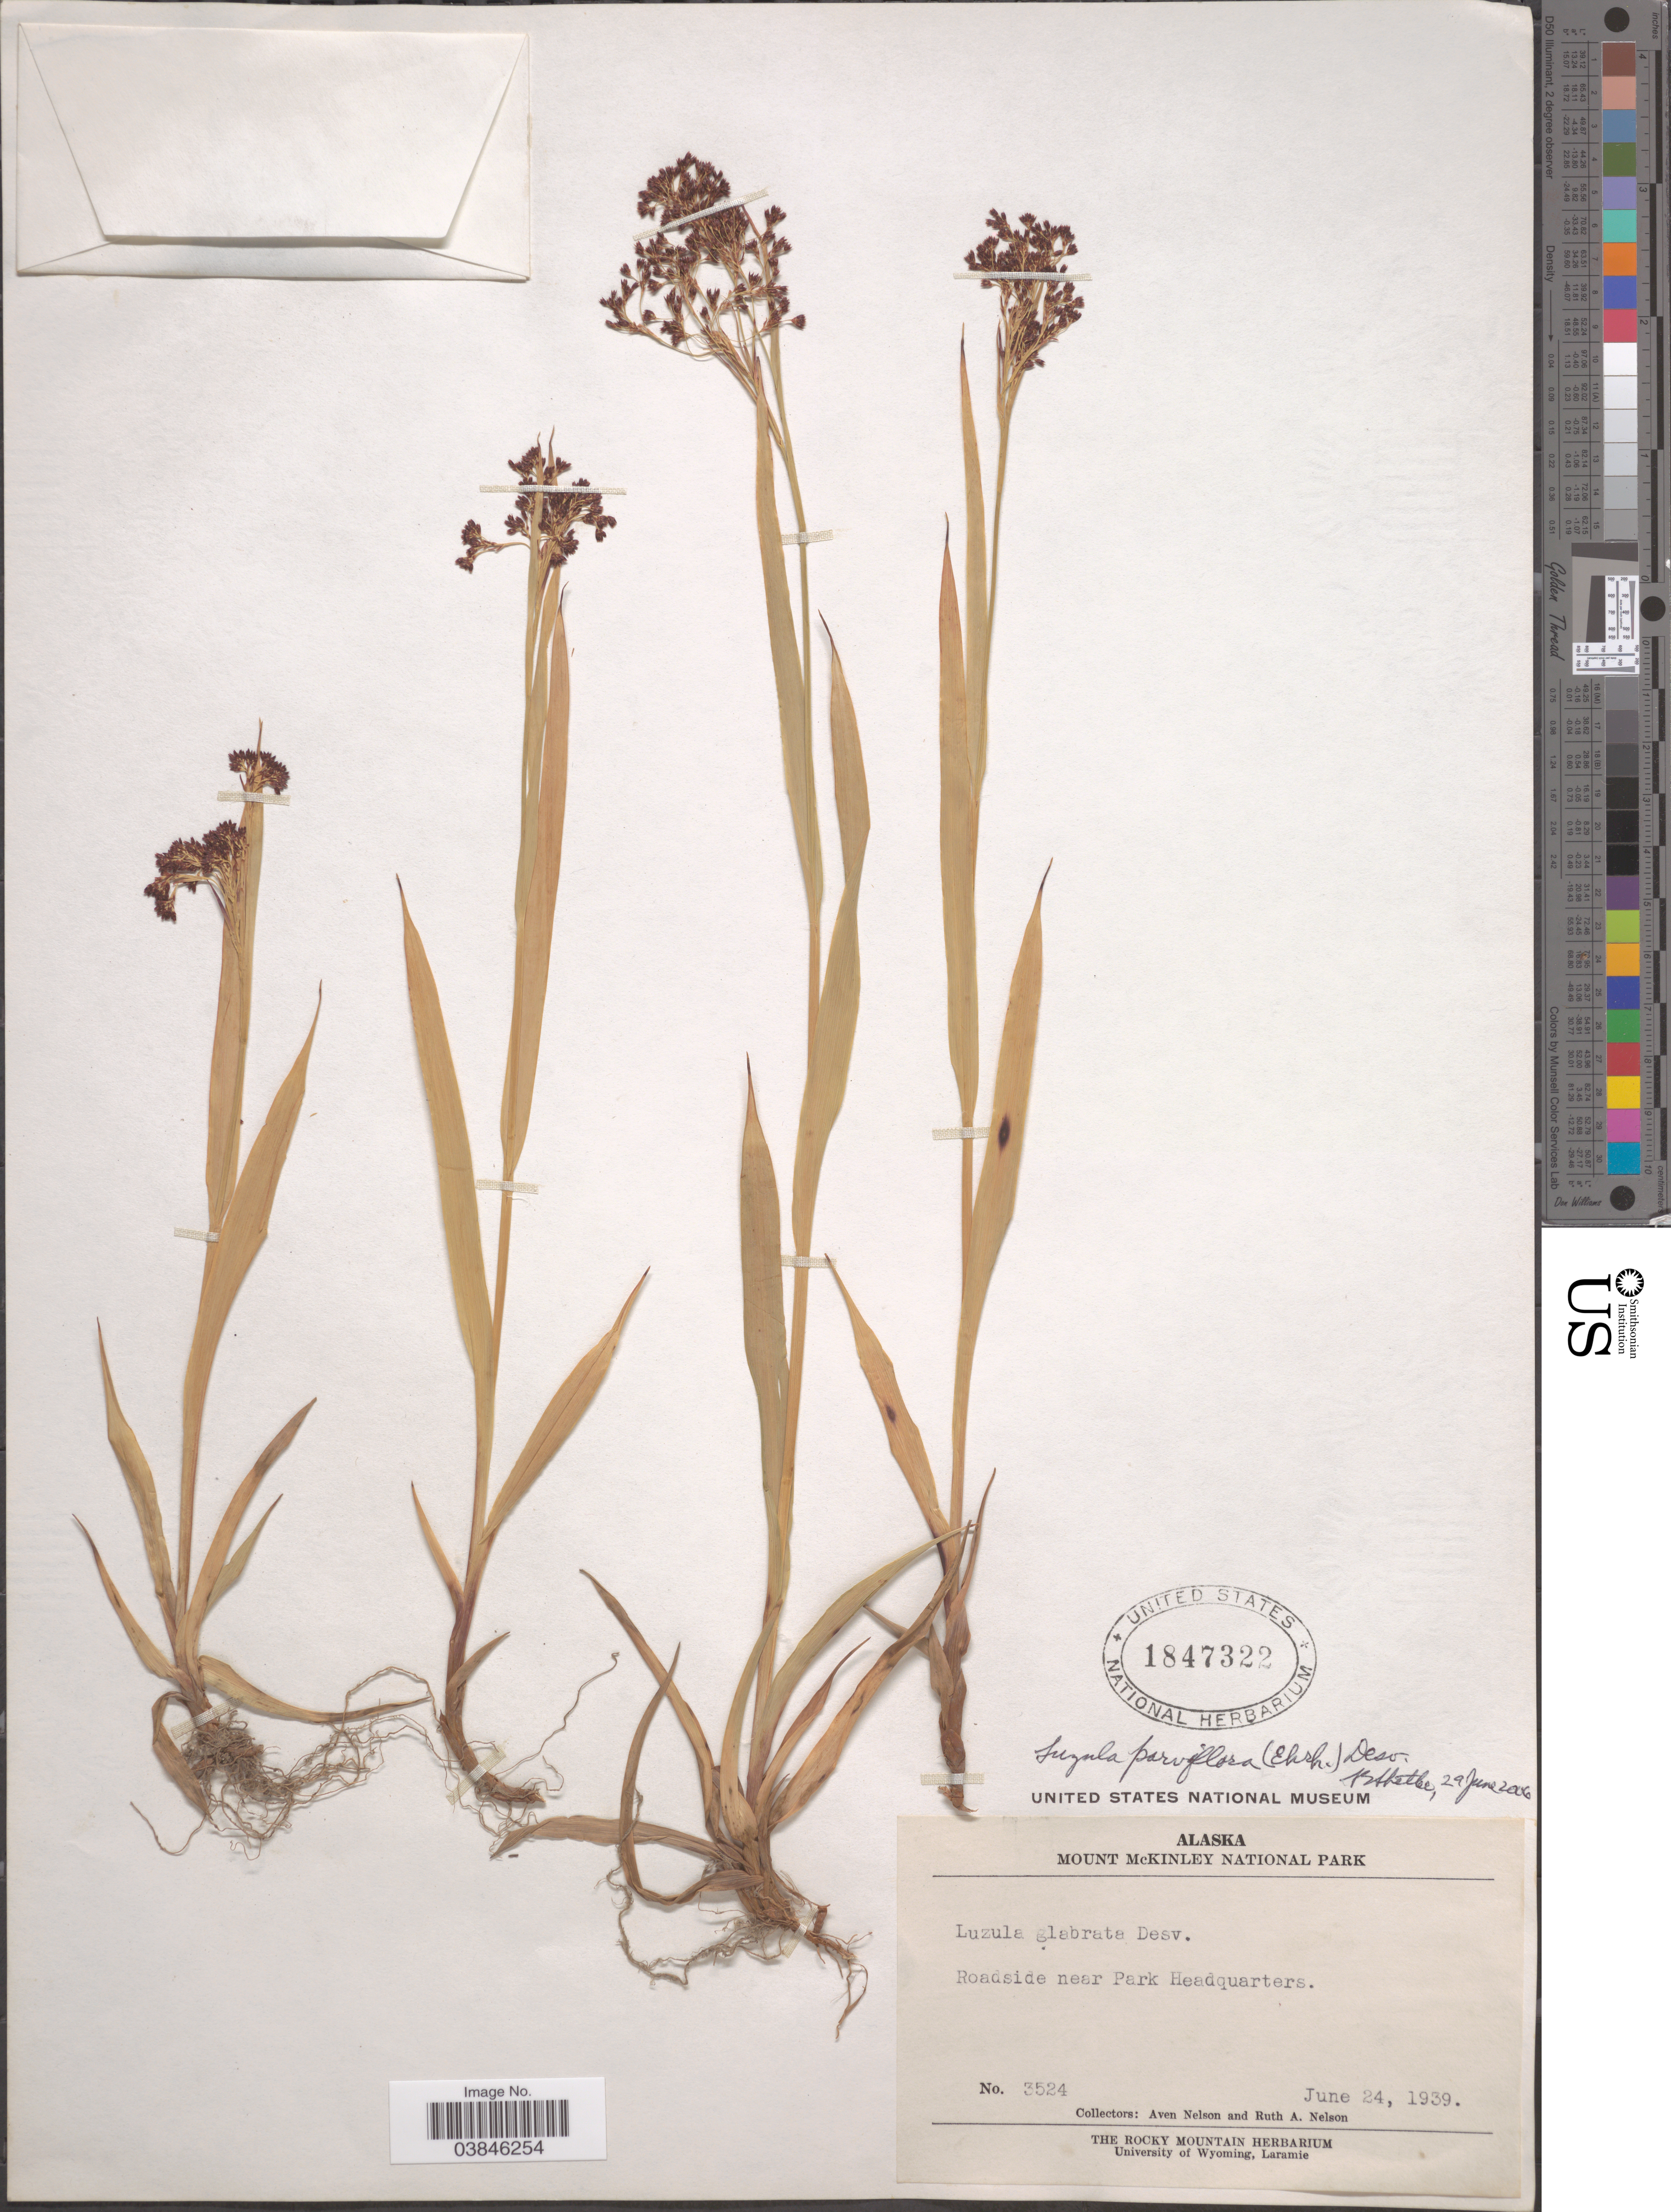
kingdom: Plantae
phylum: Tracheophyta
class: Liliopsida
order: Poales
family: Juncaceae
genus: Luzula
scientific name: Luzula parviflora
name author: (Ehrh.) Desv.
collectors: A. Nelson & R. A. Nelson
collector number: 3524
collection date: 1939-06-24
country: United States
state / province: Alaska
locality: Mount McKinley National Park. Roadside near Park Headquarters.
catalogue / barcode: US 1847322